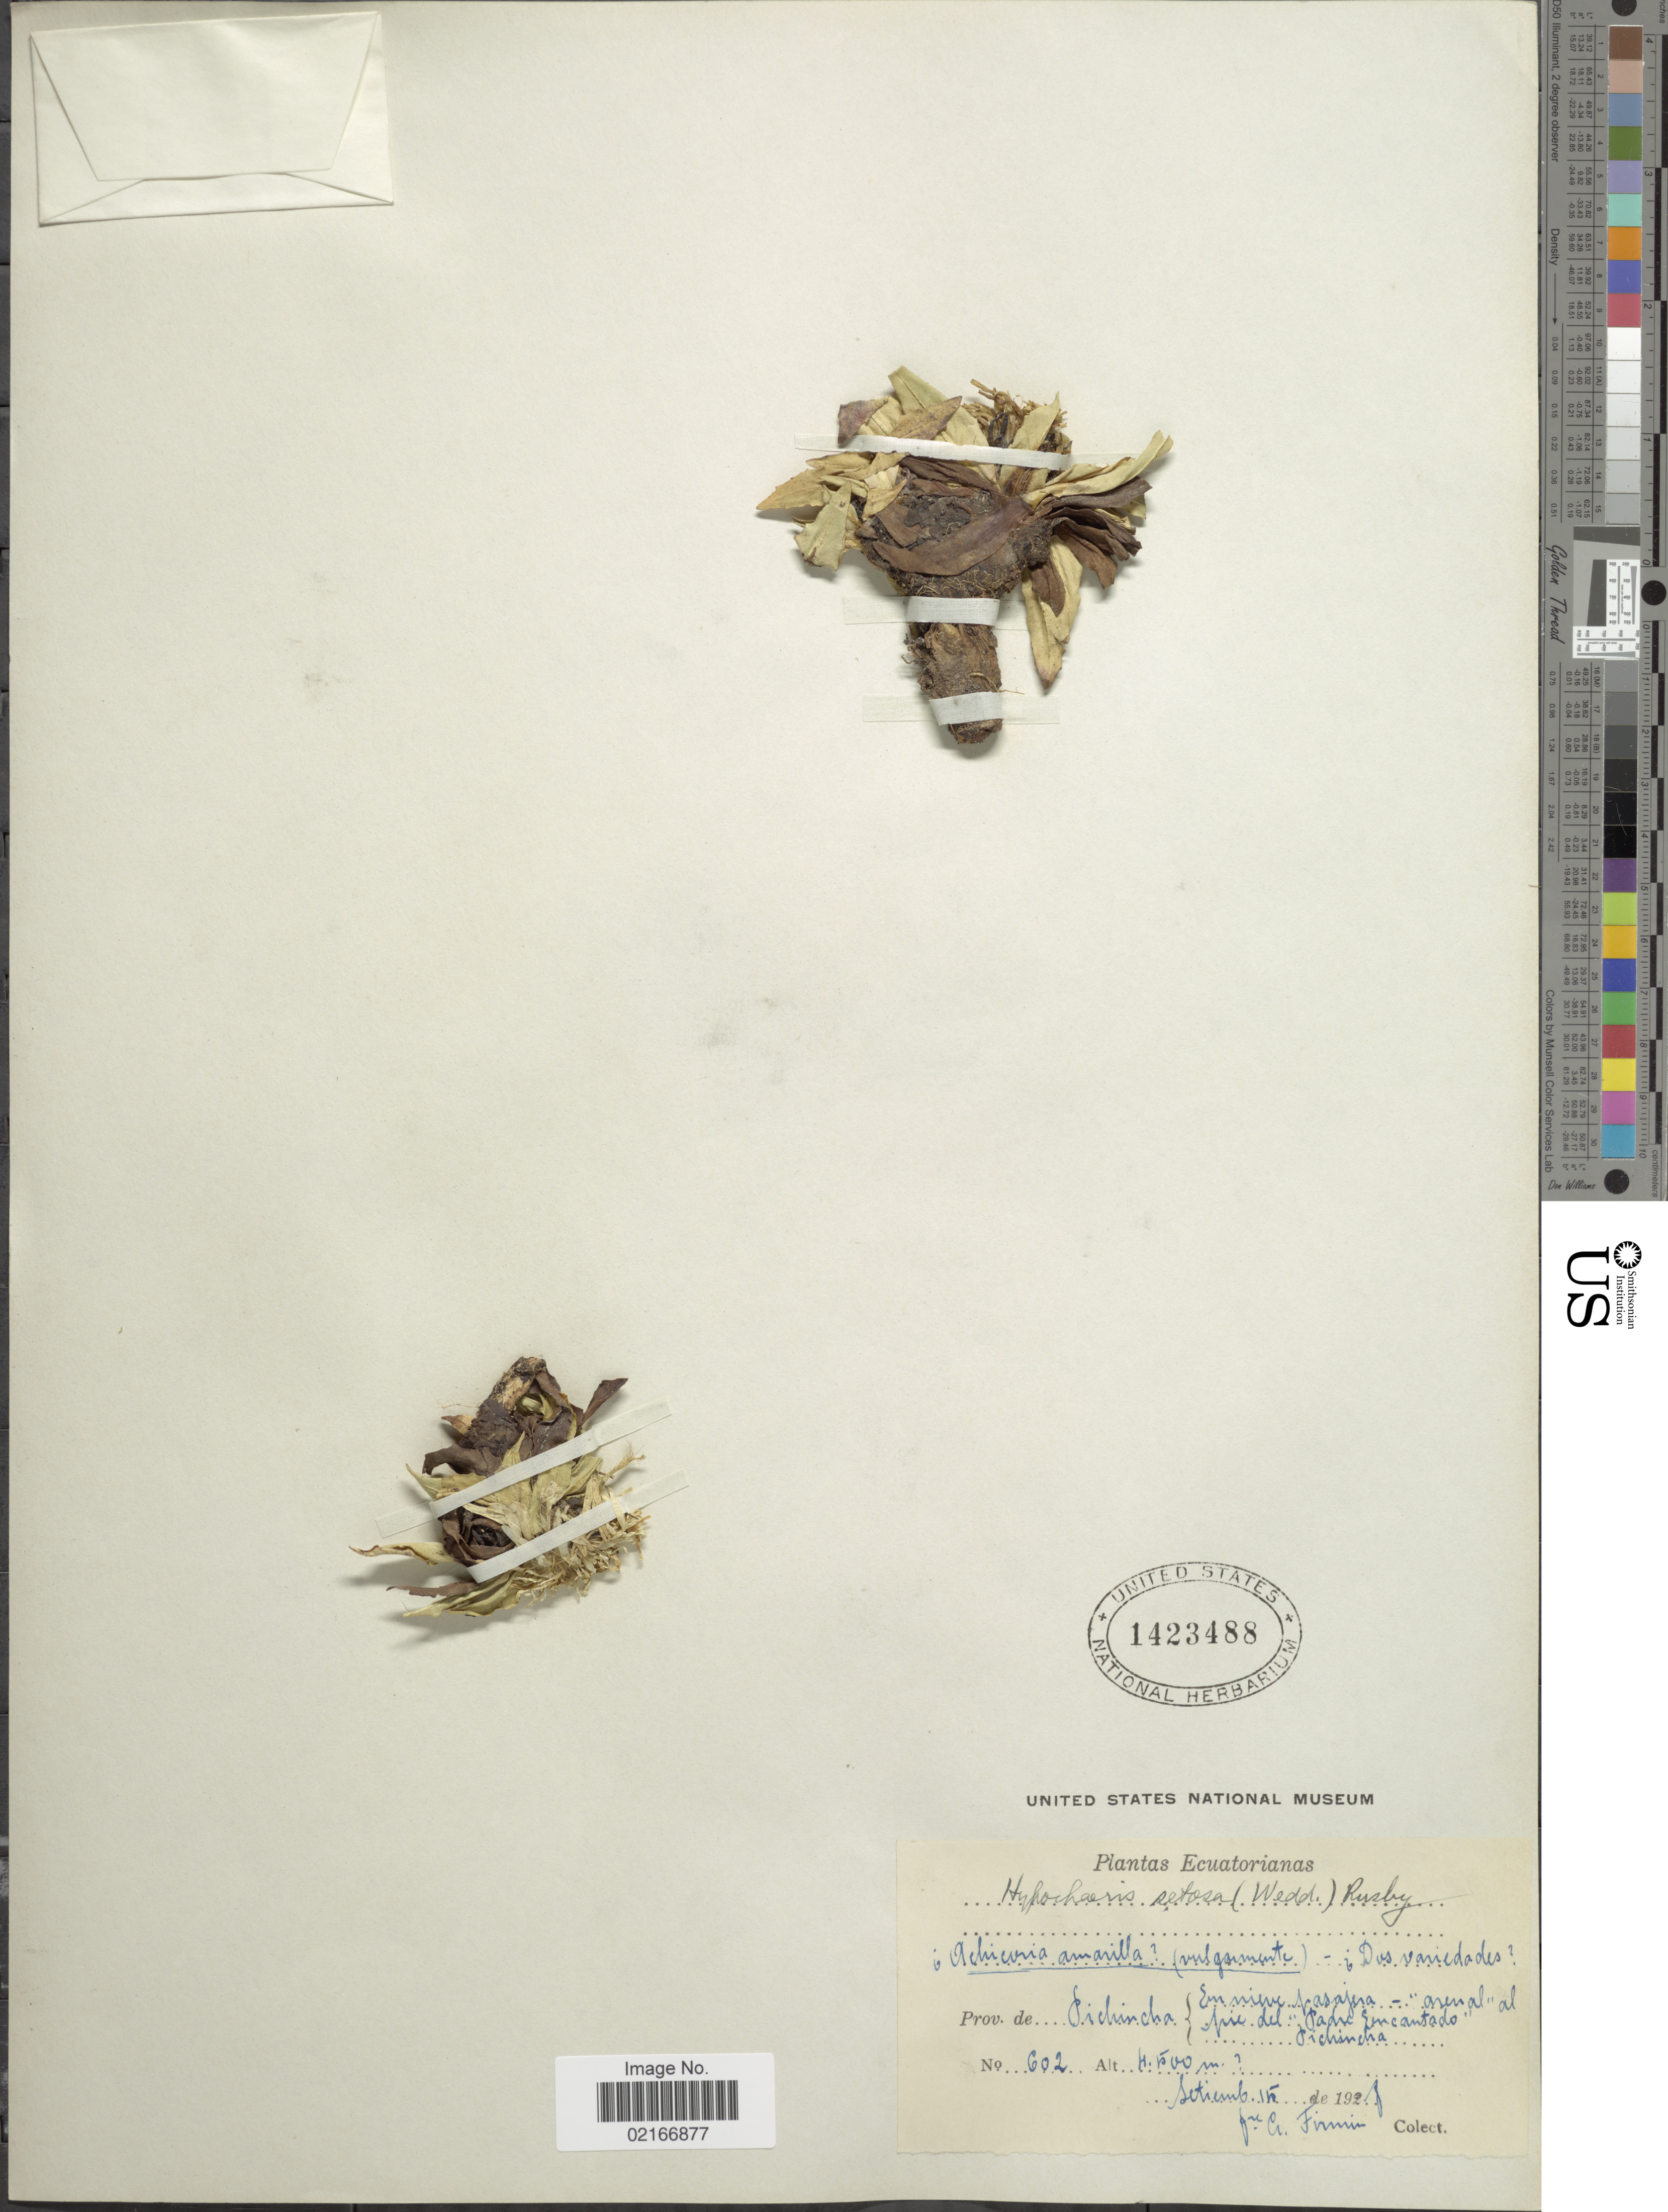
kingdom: Plantae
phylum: Tracheophyta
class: Magnoliopsida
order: Asterales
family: Asteraceae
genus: Hypochaeris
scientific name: Hypochaeris setosa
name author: Formánek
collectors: F. Firmin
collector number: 602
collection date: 1928-09-15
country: Ecuador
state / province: Pichincha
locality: En nieve pasajera- "arenal" al pie del "Padre Encantado" Pichincha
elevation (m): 4500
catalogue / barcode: US 1423488